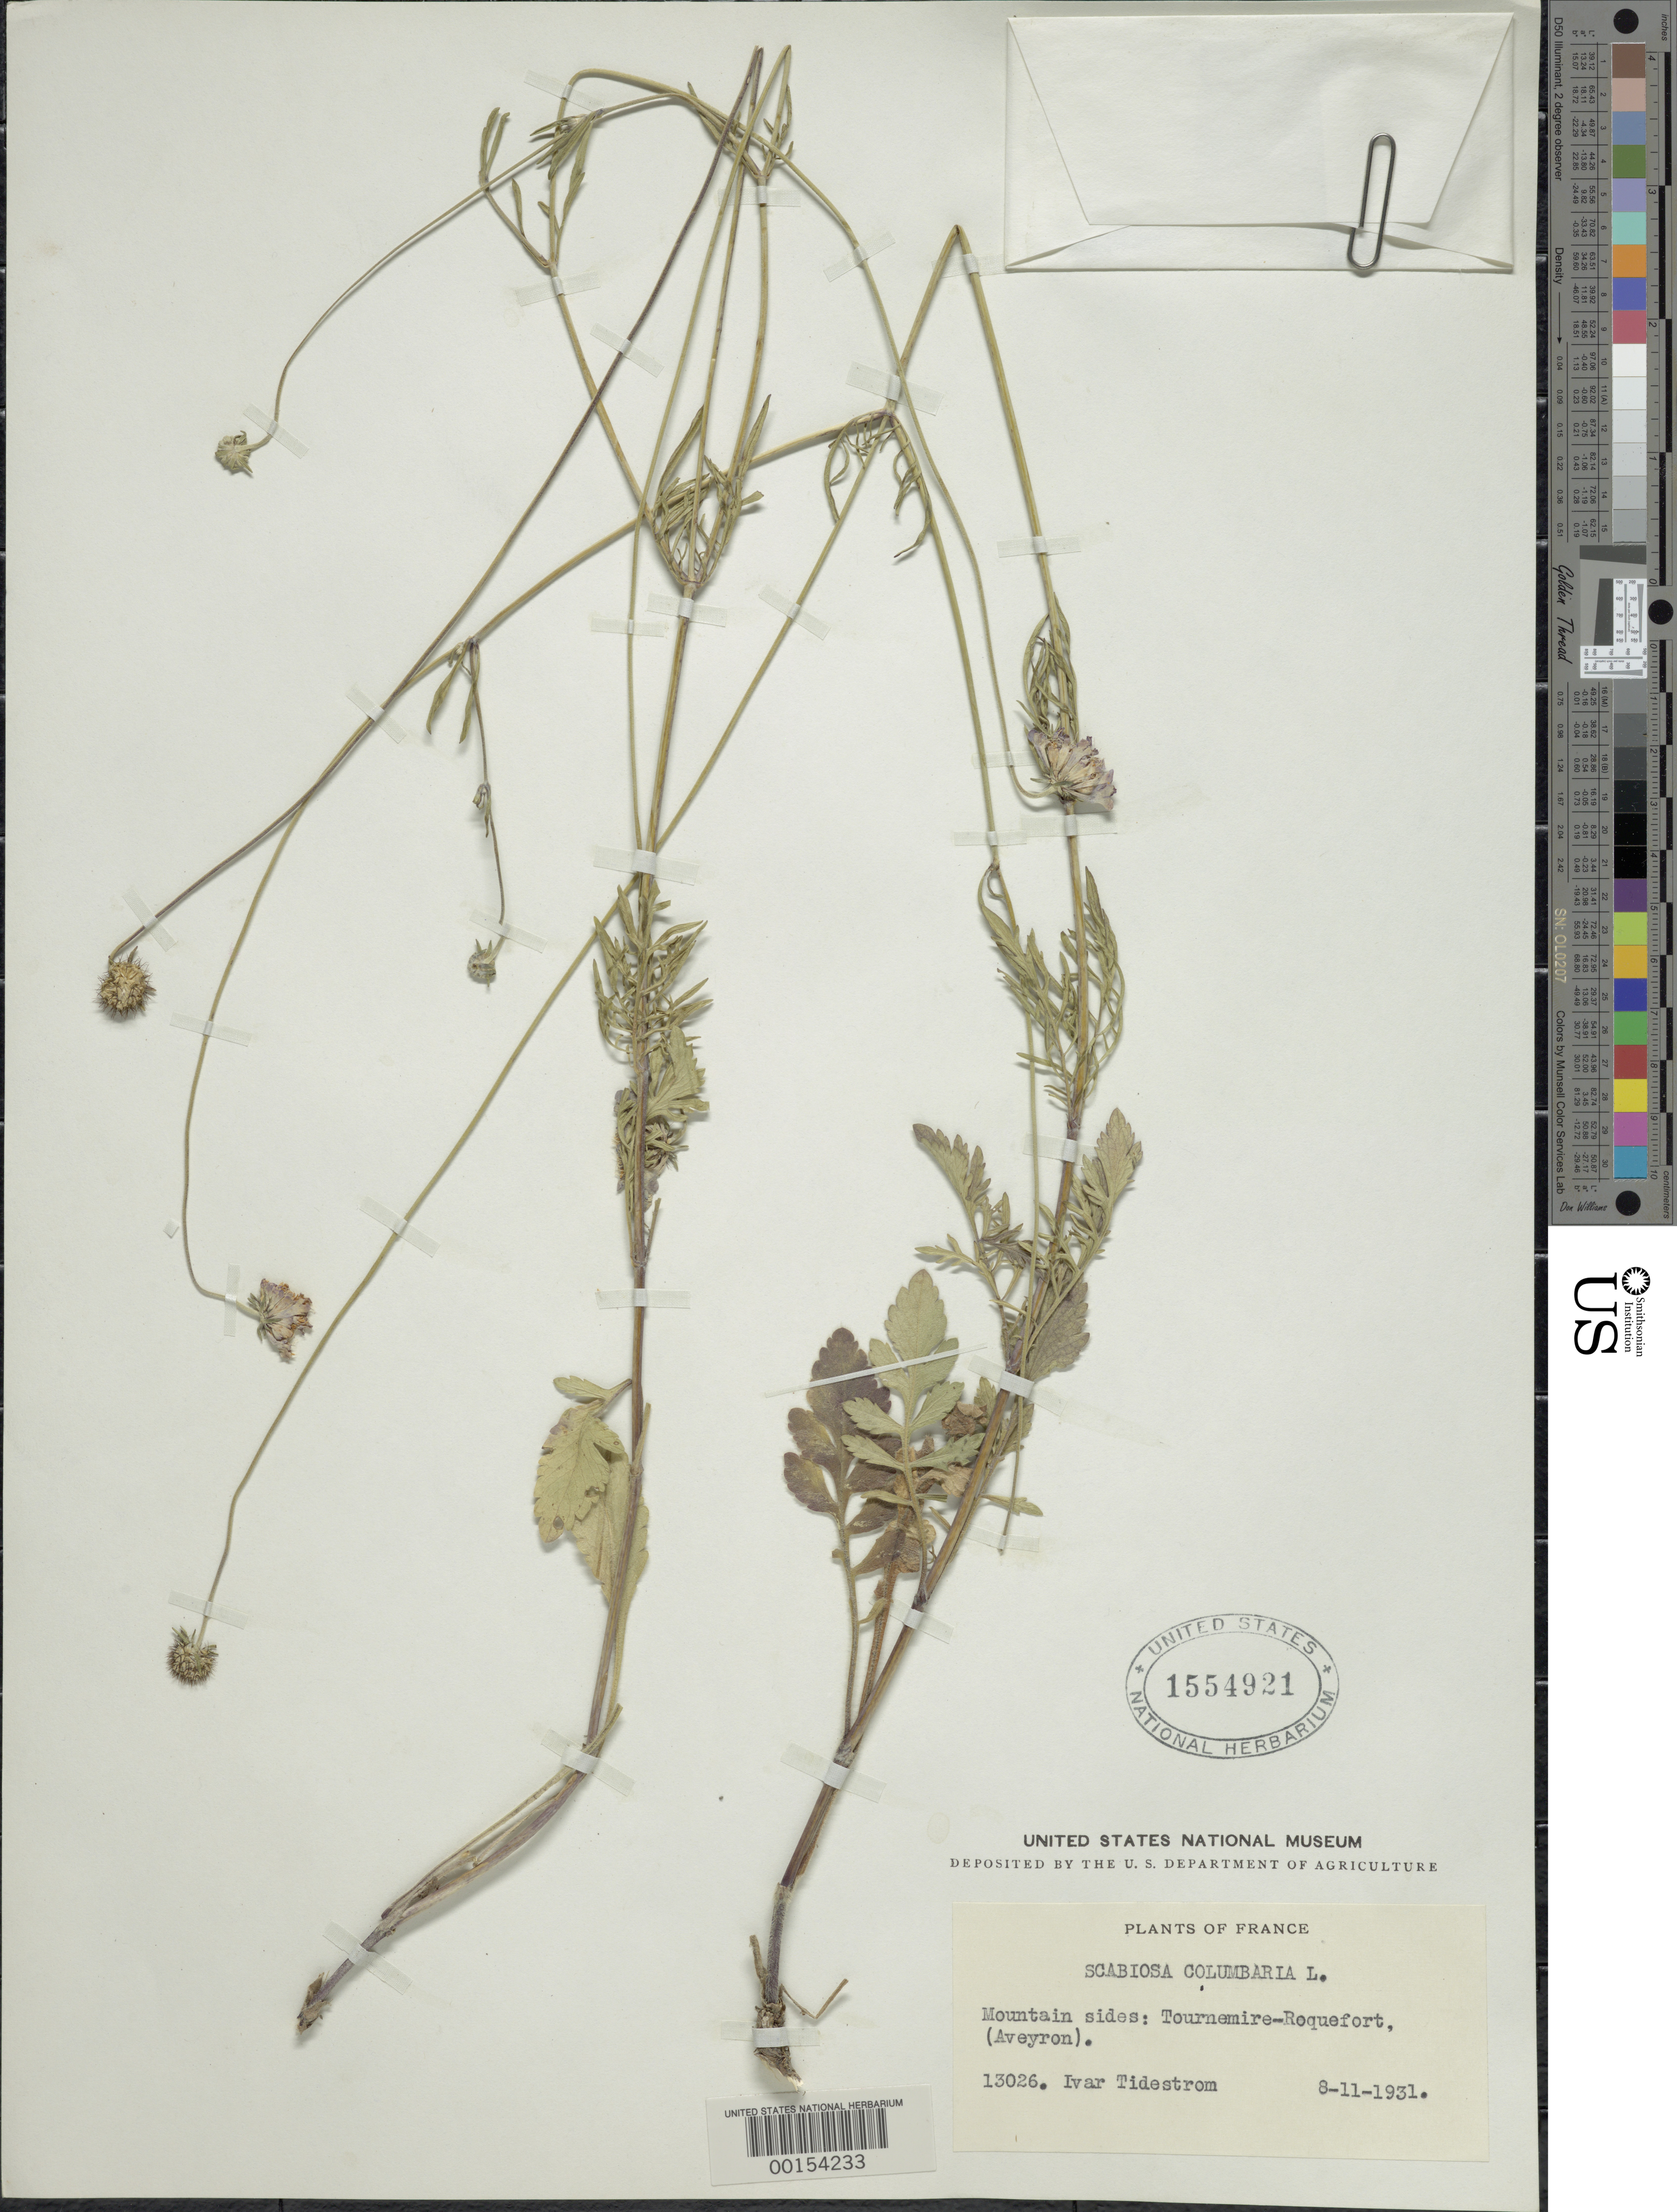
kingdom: Plantae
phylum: Tracheophyta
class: Magnoliopsida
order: Dipsacales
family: Caprifoliaceae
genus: Scabiosa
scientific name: Scabiosa columbaria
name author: L.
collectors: I. F. Tidestrom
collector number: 13026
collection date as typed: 08 Nov 1931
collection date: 1931-11-08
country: France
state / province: Occitanie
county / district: Aveyron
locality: Aveyron, Tournemire-Roquefort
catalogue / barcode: US 1554921